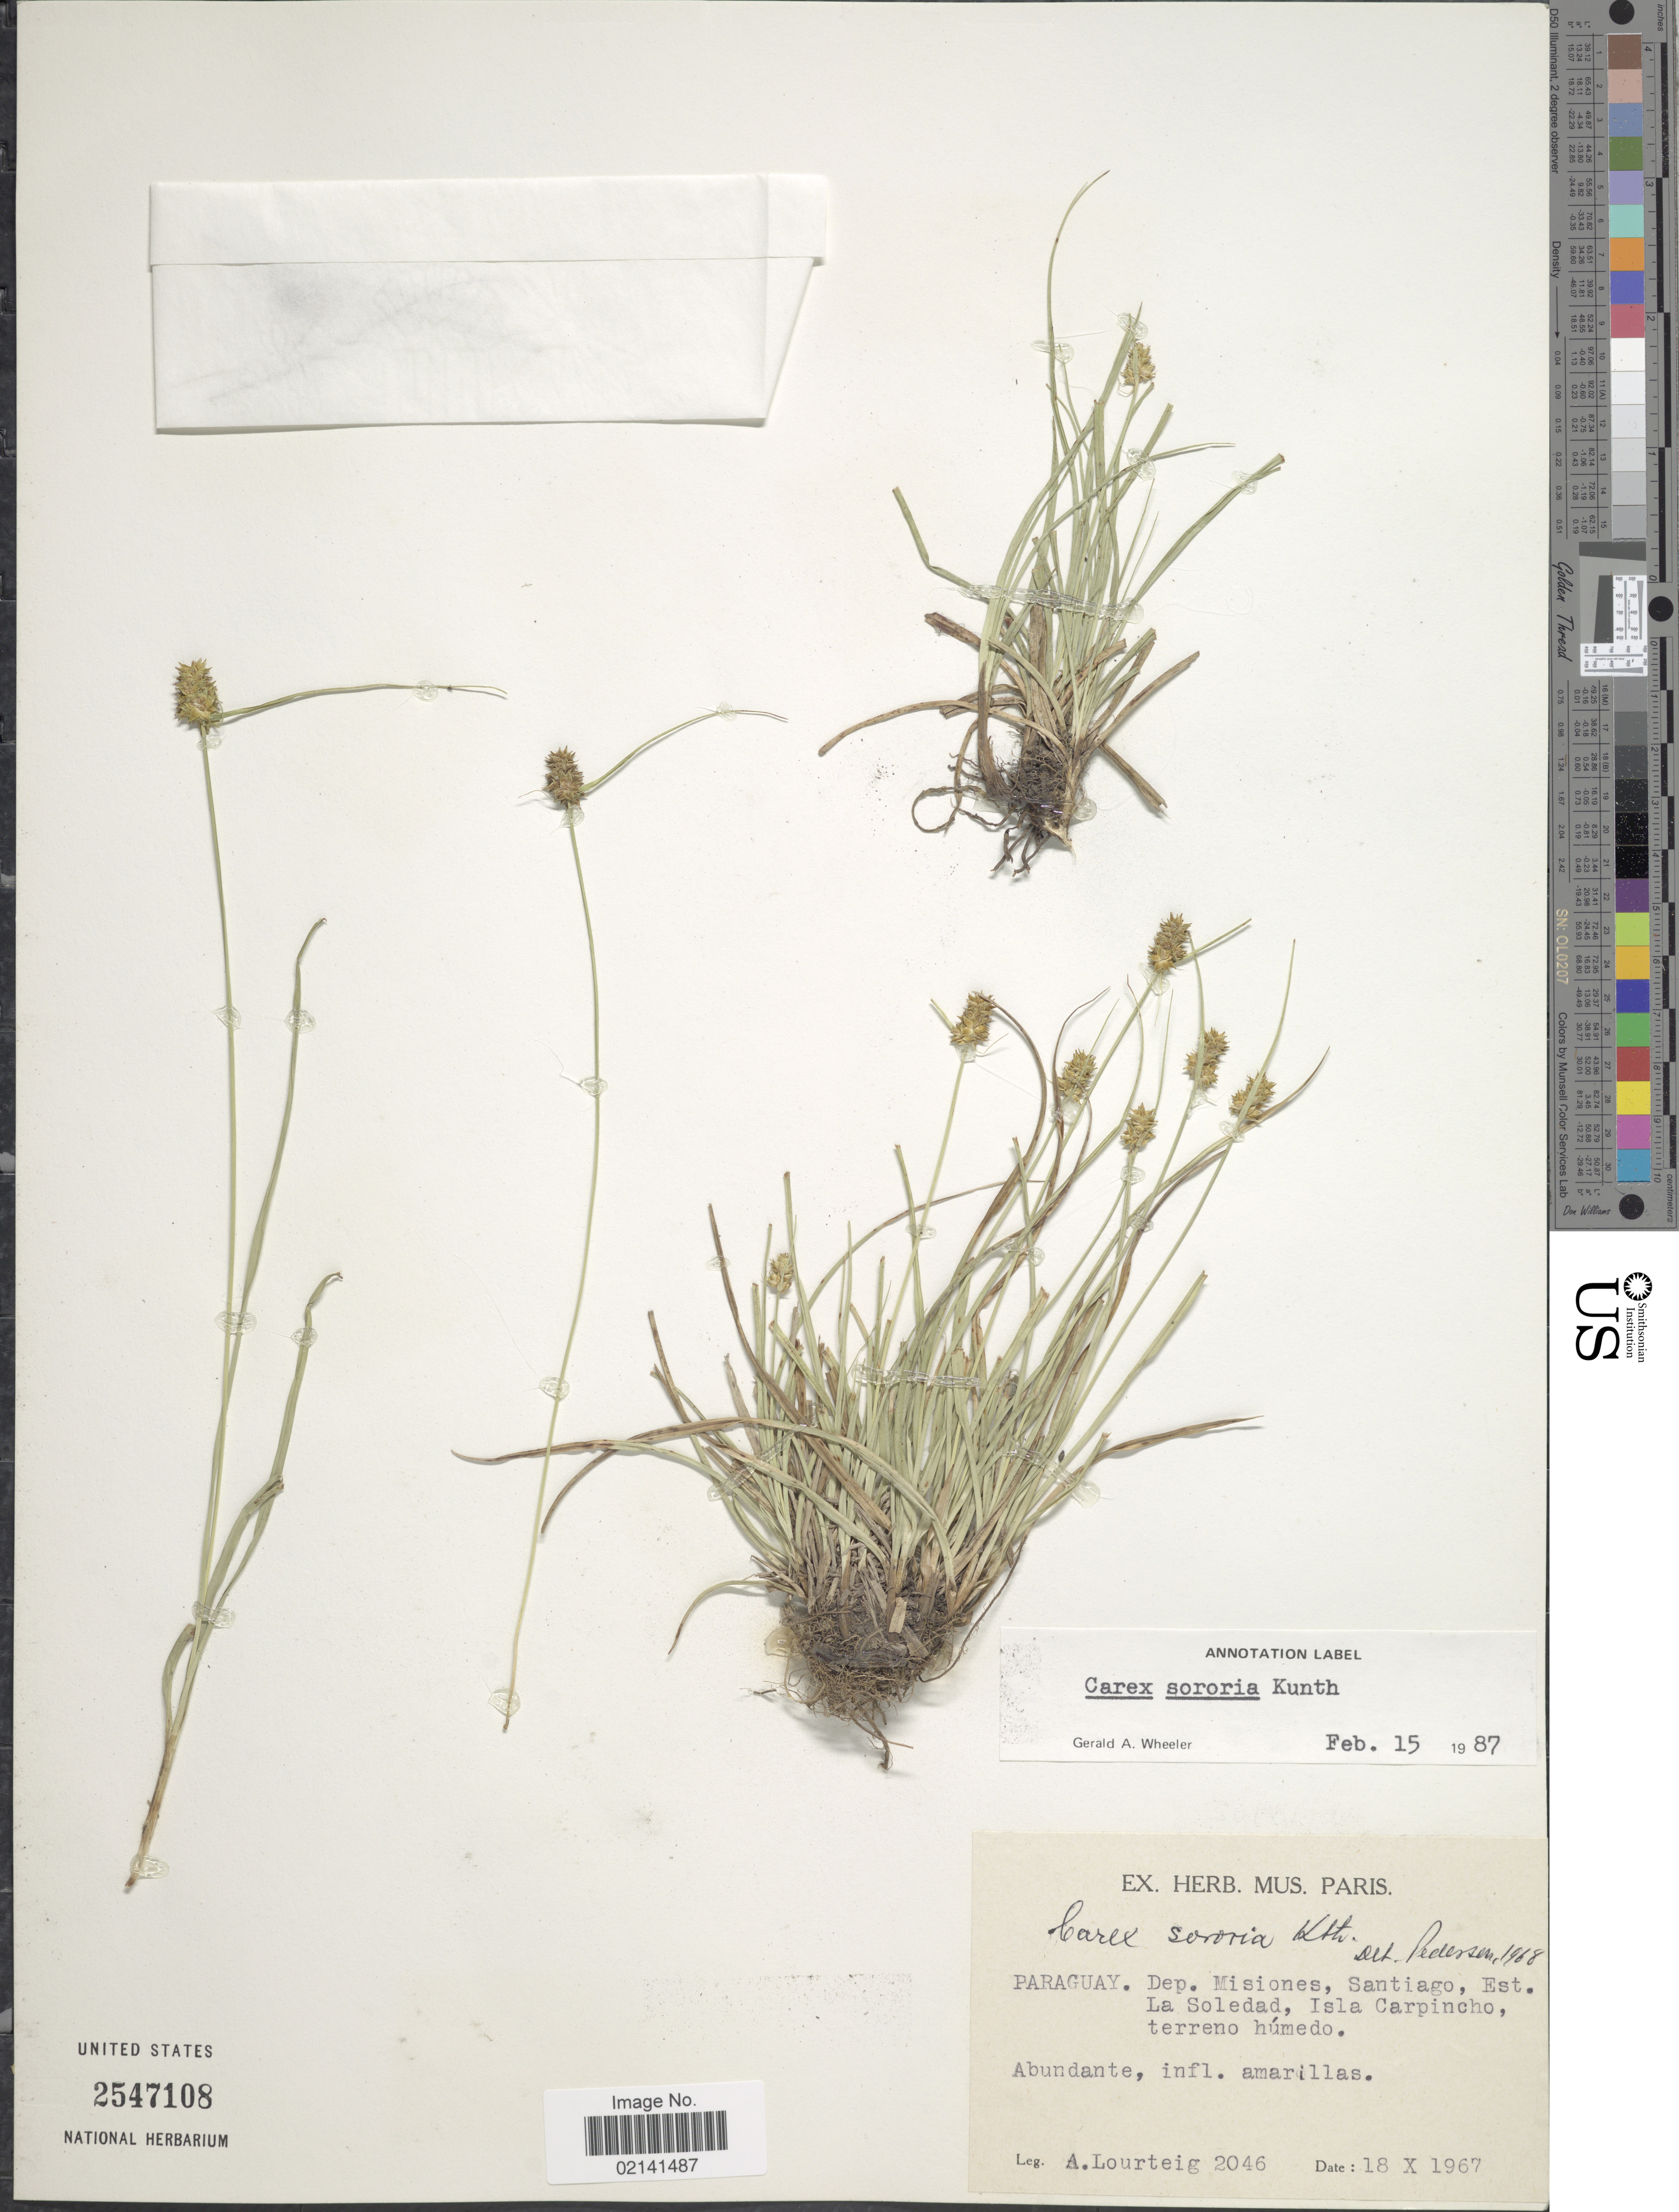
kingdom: Plantae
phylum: Tracheophyta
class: Liliopsida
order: Poales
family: Cyperaceae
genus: Carex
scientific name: Carex sororia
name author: Kunth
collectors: A. Lourteig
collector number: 2046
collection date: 1967-10-18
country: Paraguay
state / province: Misiones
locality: Paraguay. Dep. Misiones, Santiago, Est. La Soledad, Isla Carpincho, terreno humedo.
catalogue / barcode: US 2547108